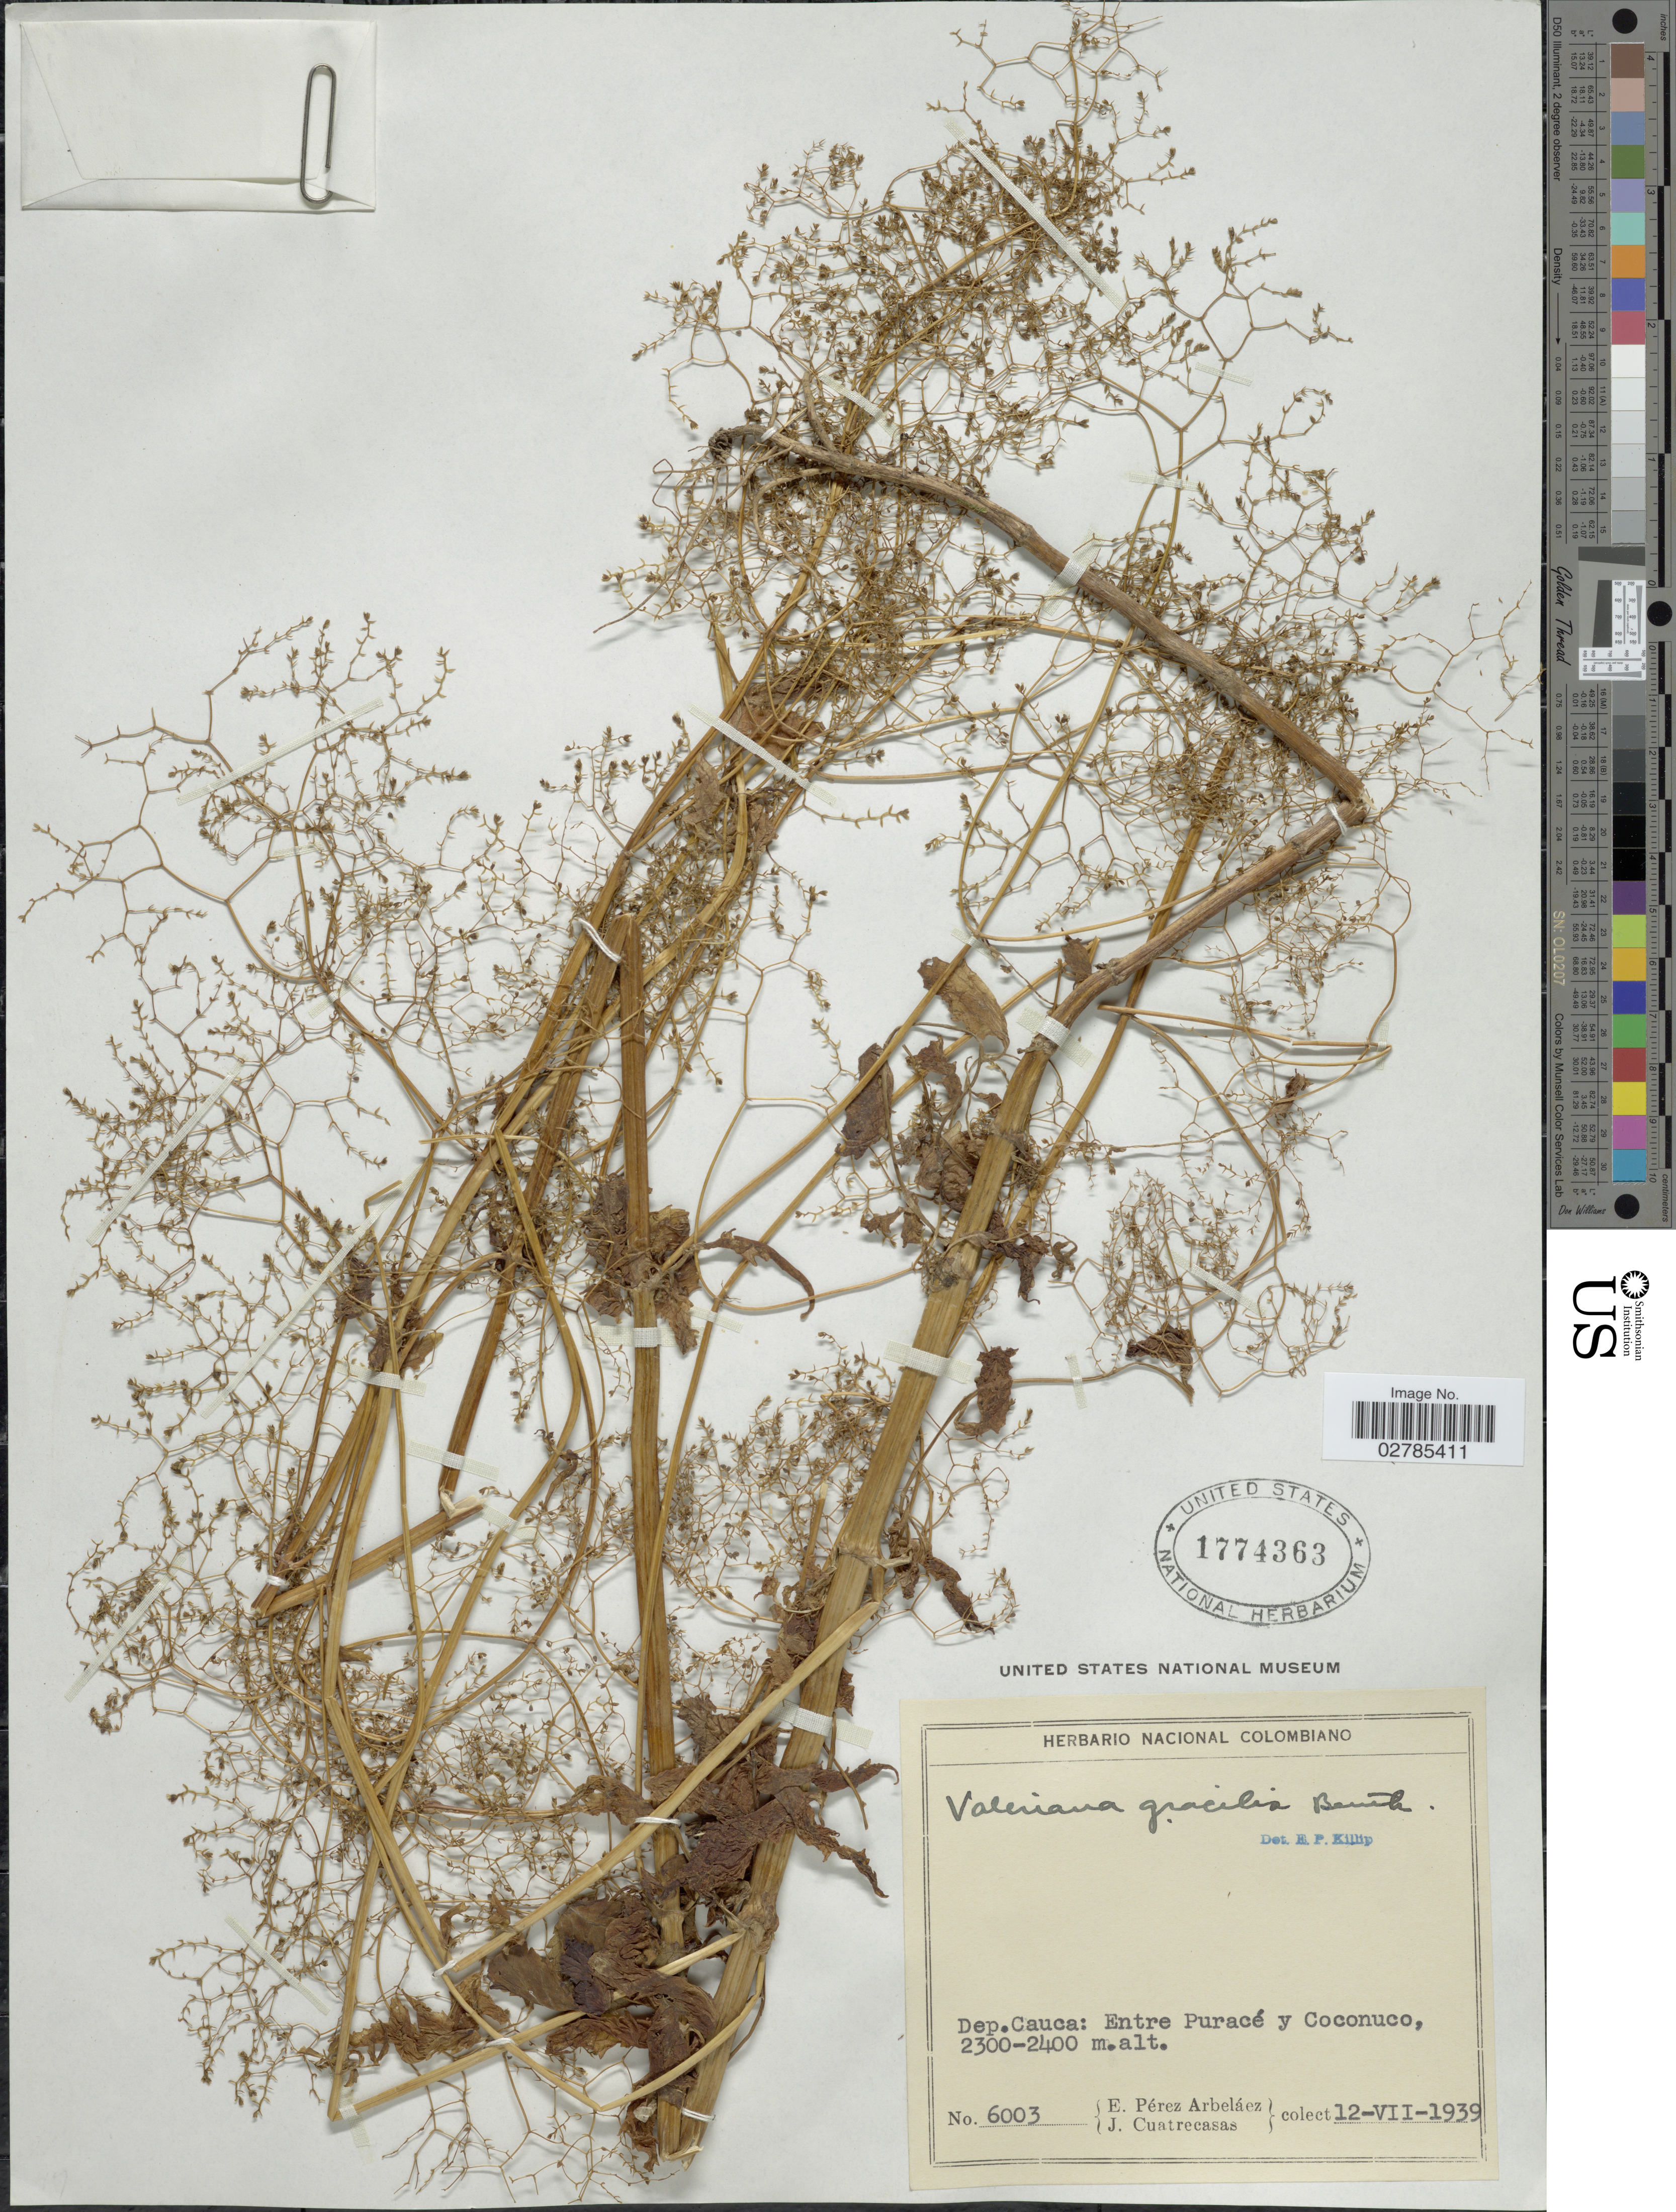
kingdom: Plantae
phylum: Tracheophyta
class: Magnoliopsida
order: Dipsacales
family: Caprifoliaceae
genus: Valeriana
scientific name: Valeriana sorbifolia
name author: Kunth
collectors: E. Pérez Arbeláez & J. Cuatrecasas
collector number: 6003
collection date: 1939-07-12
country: Colombia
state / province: Cauca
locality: Dep. Cauca: Entre Puracé y Coconuco.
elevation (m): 2300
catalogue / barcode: US 1774363